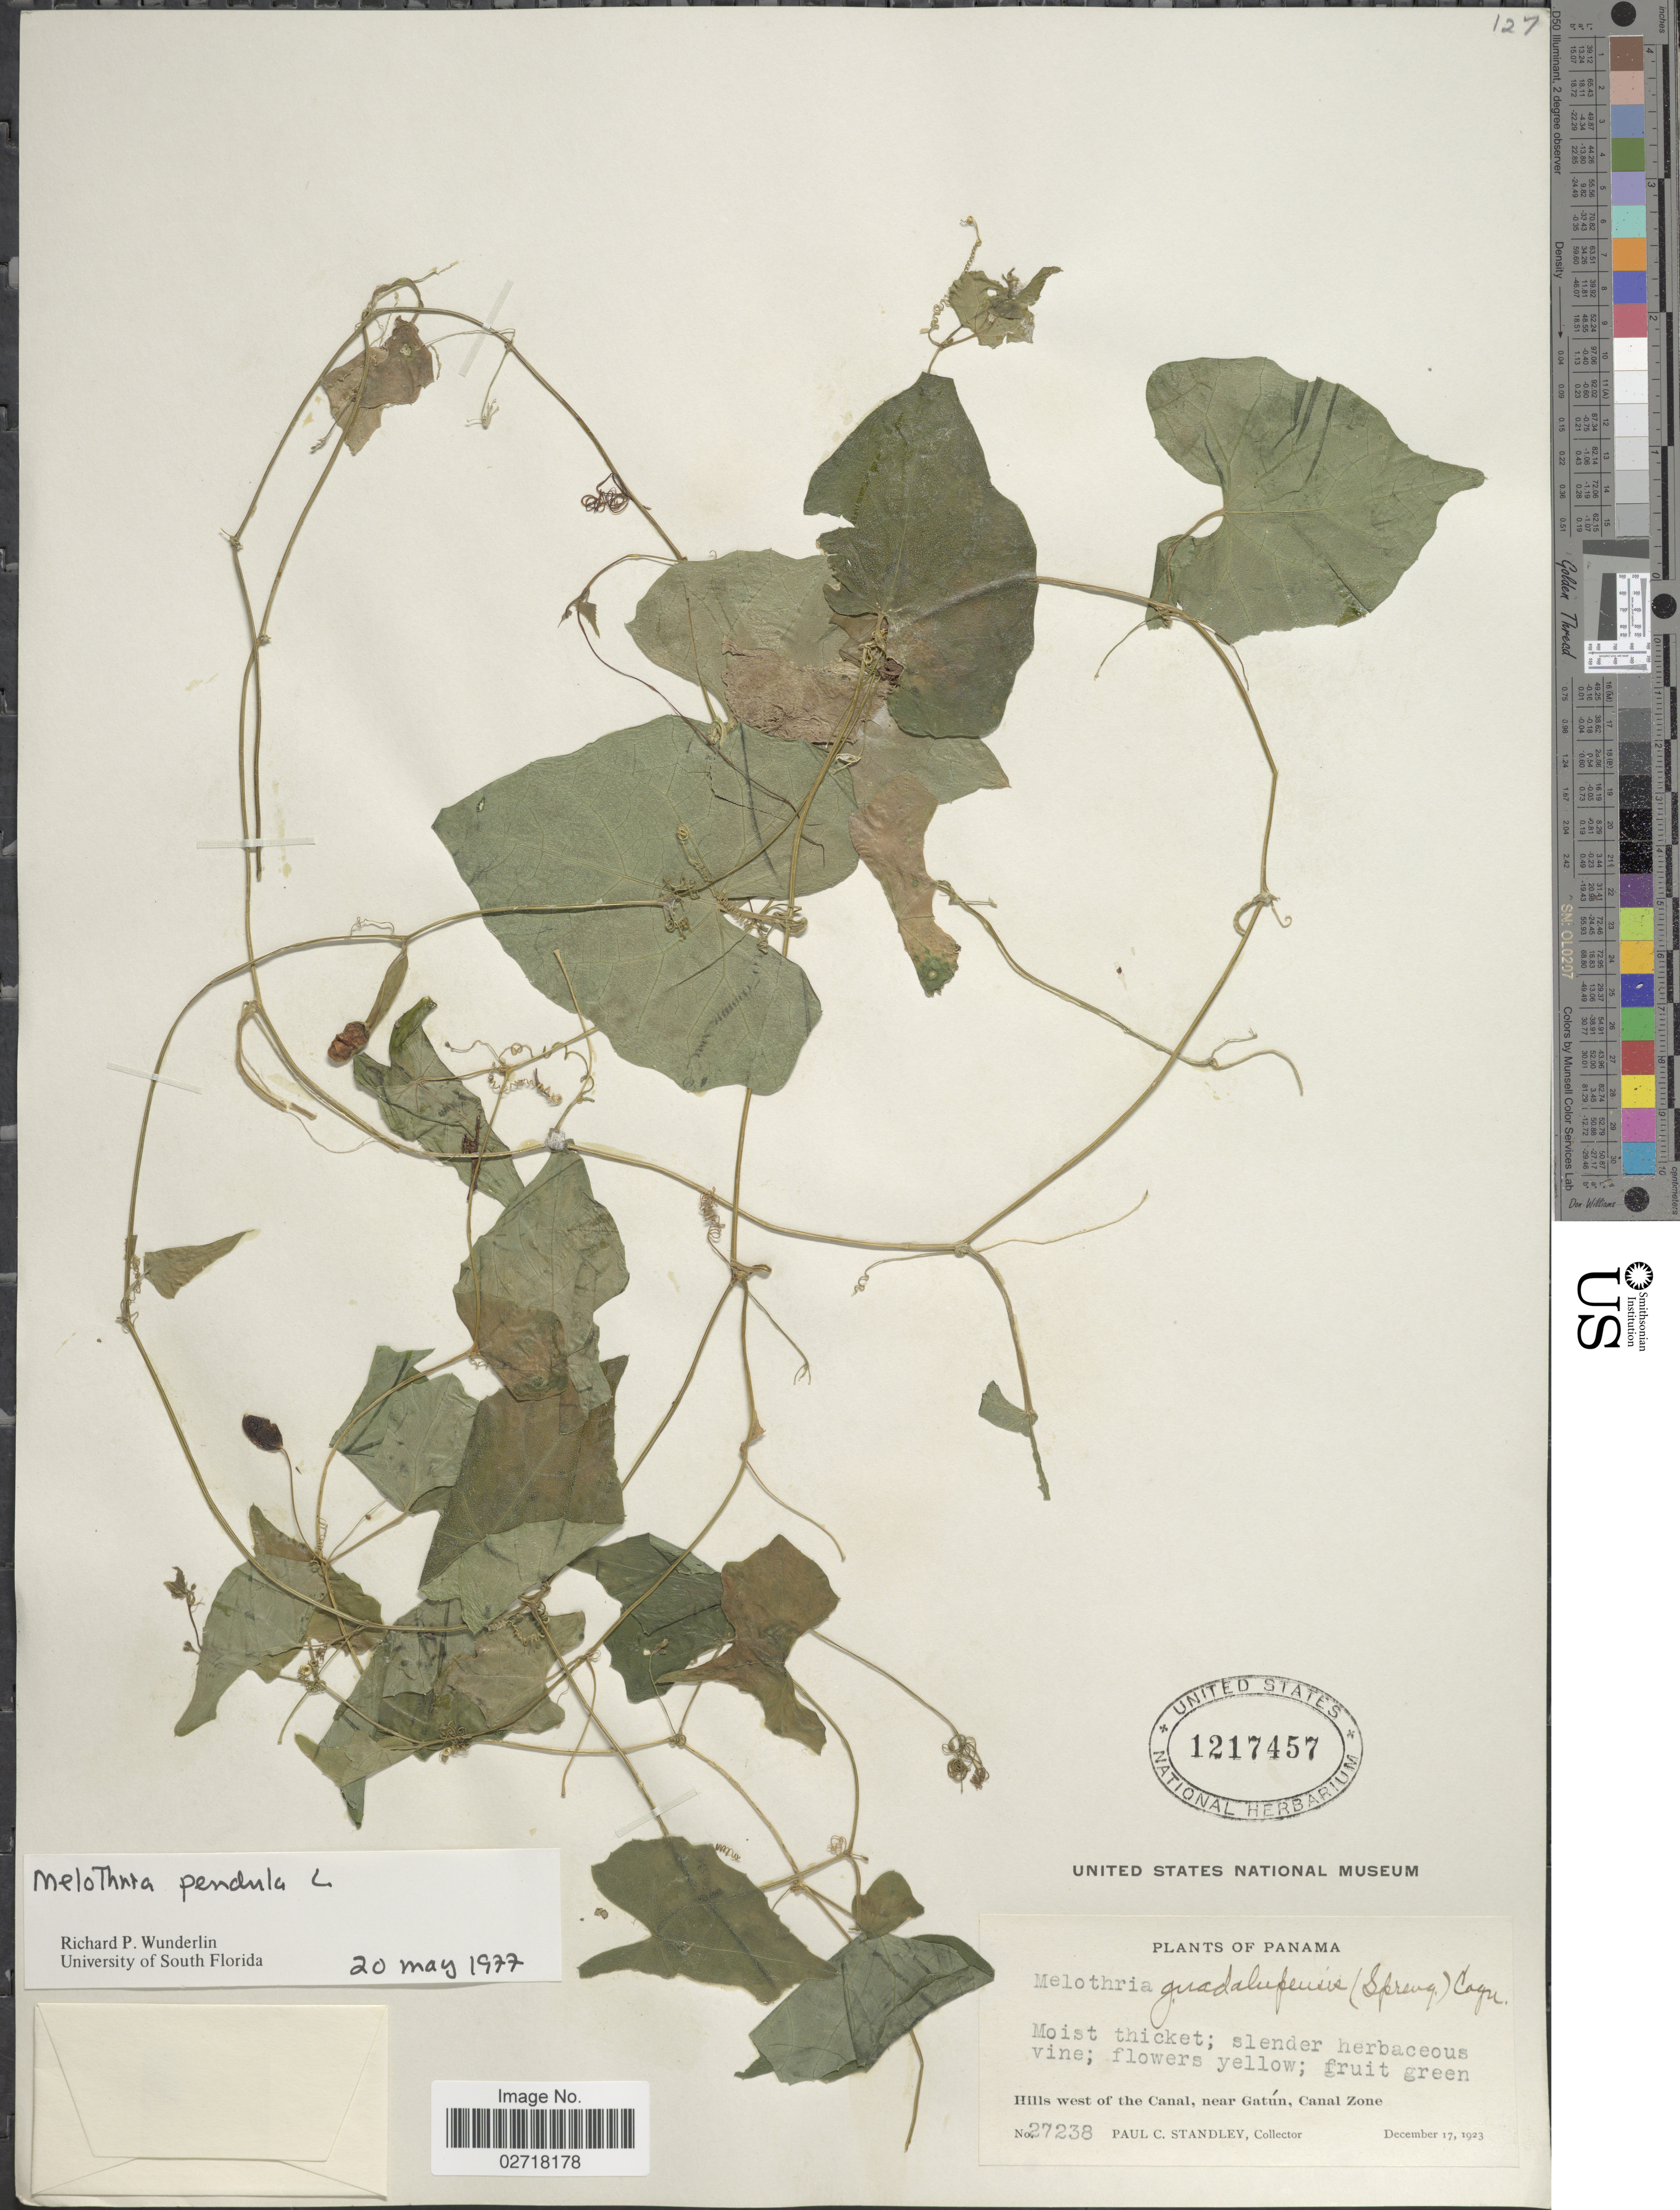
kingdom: Plantae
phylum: Tracheophyta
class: Magnoliopsida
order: Cucurbitales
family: Cucurbitaceae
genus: Melothria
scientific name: Melothria pendula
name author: L.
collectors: P. C. Standley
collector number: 27238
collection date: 1923-12-17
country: Panama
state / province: Colón / Panamá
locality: Hills west of Canal, near Gatun, Canal Zone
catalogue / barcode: US 1217457